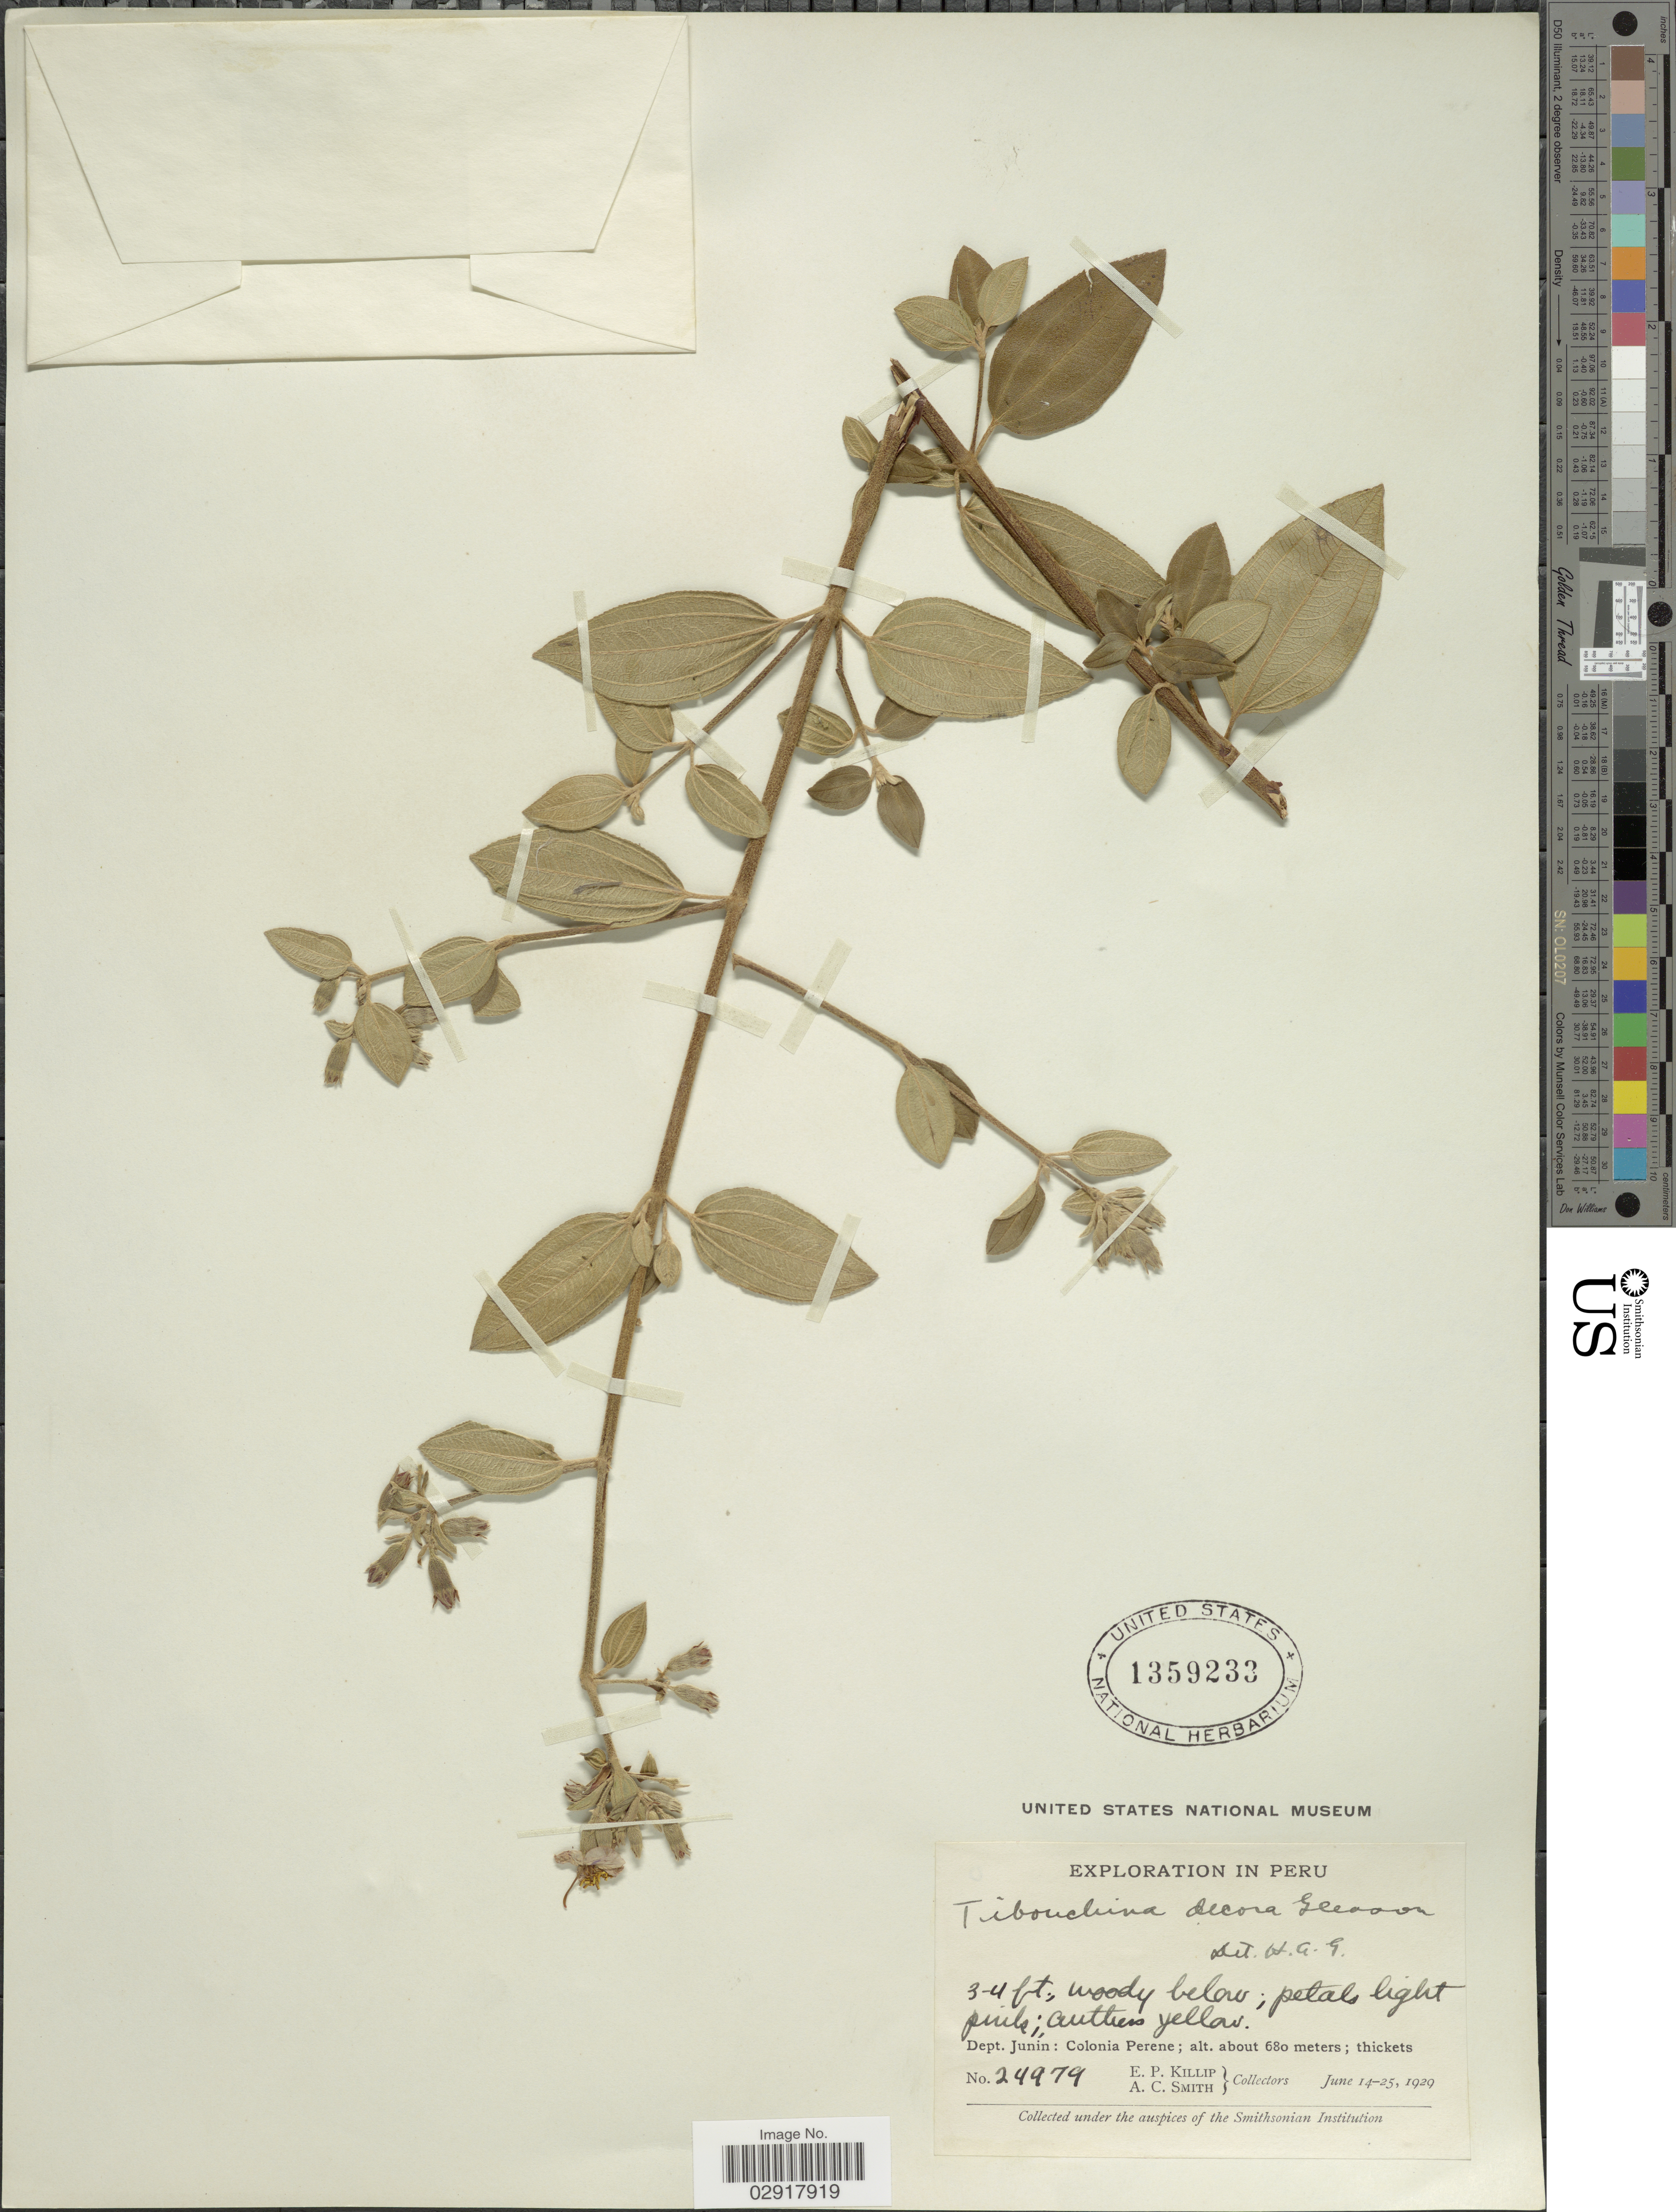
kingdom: Plantae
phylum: Tracheophyta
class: Magnoliopsida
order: Myrtales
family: Melastomataceae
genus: Chaetogastra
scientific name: Chaetogastra decora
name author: (Gleason) P.J.F. Guim. & Michelang.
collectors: E. P. Killip & A. C. Smith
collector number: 24979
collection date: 1929-06-14/1929-06-25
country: Peru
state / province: Junín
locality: Dept. Junin: Colonia Perene.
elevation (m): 680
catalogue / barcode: US 1359233